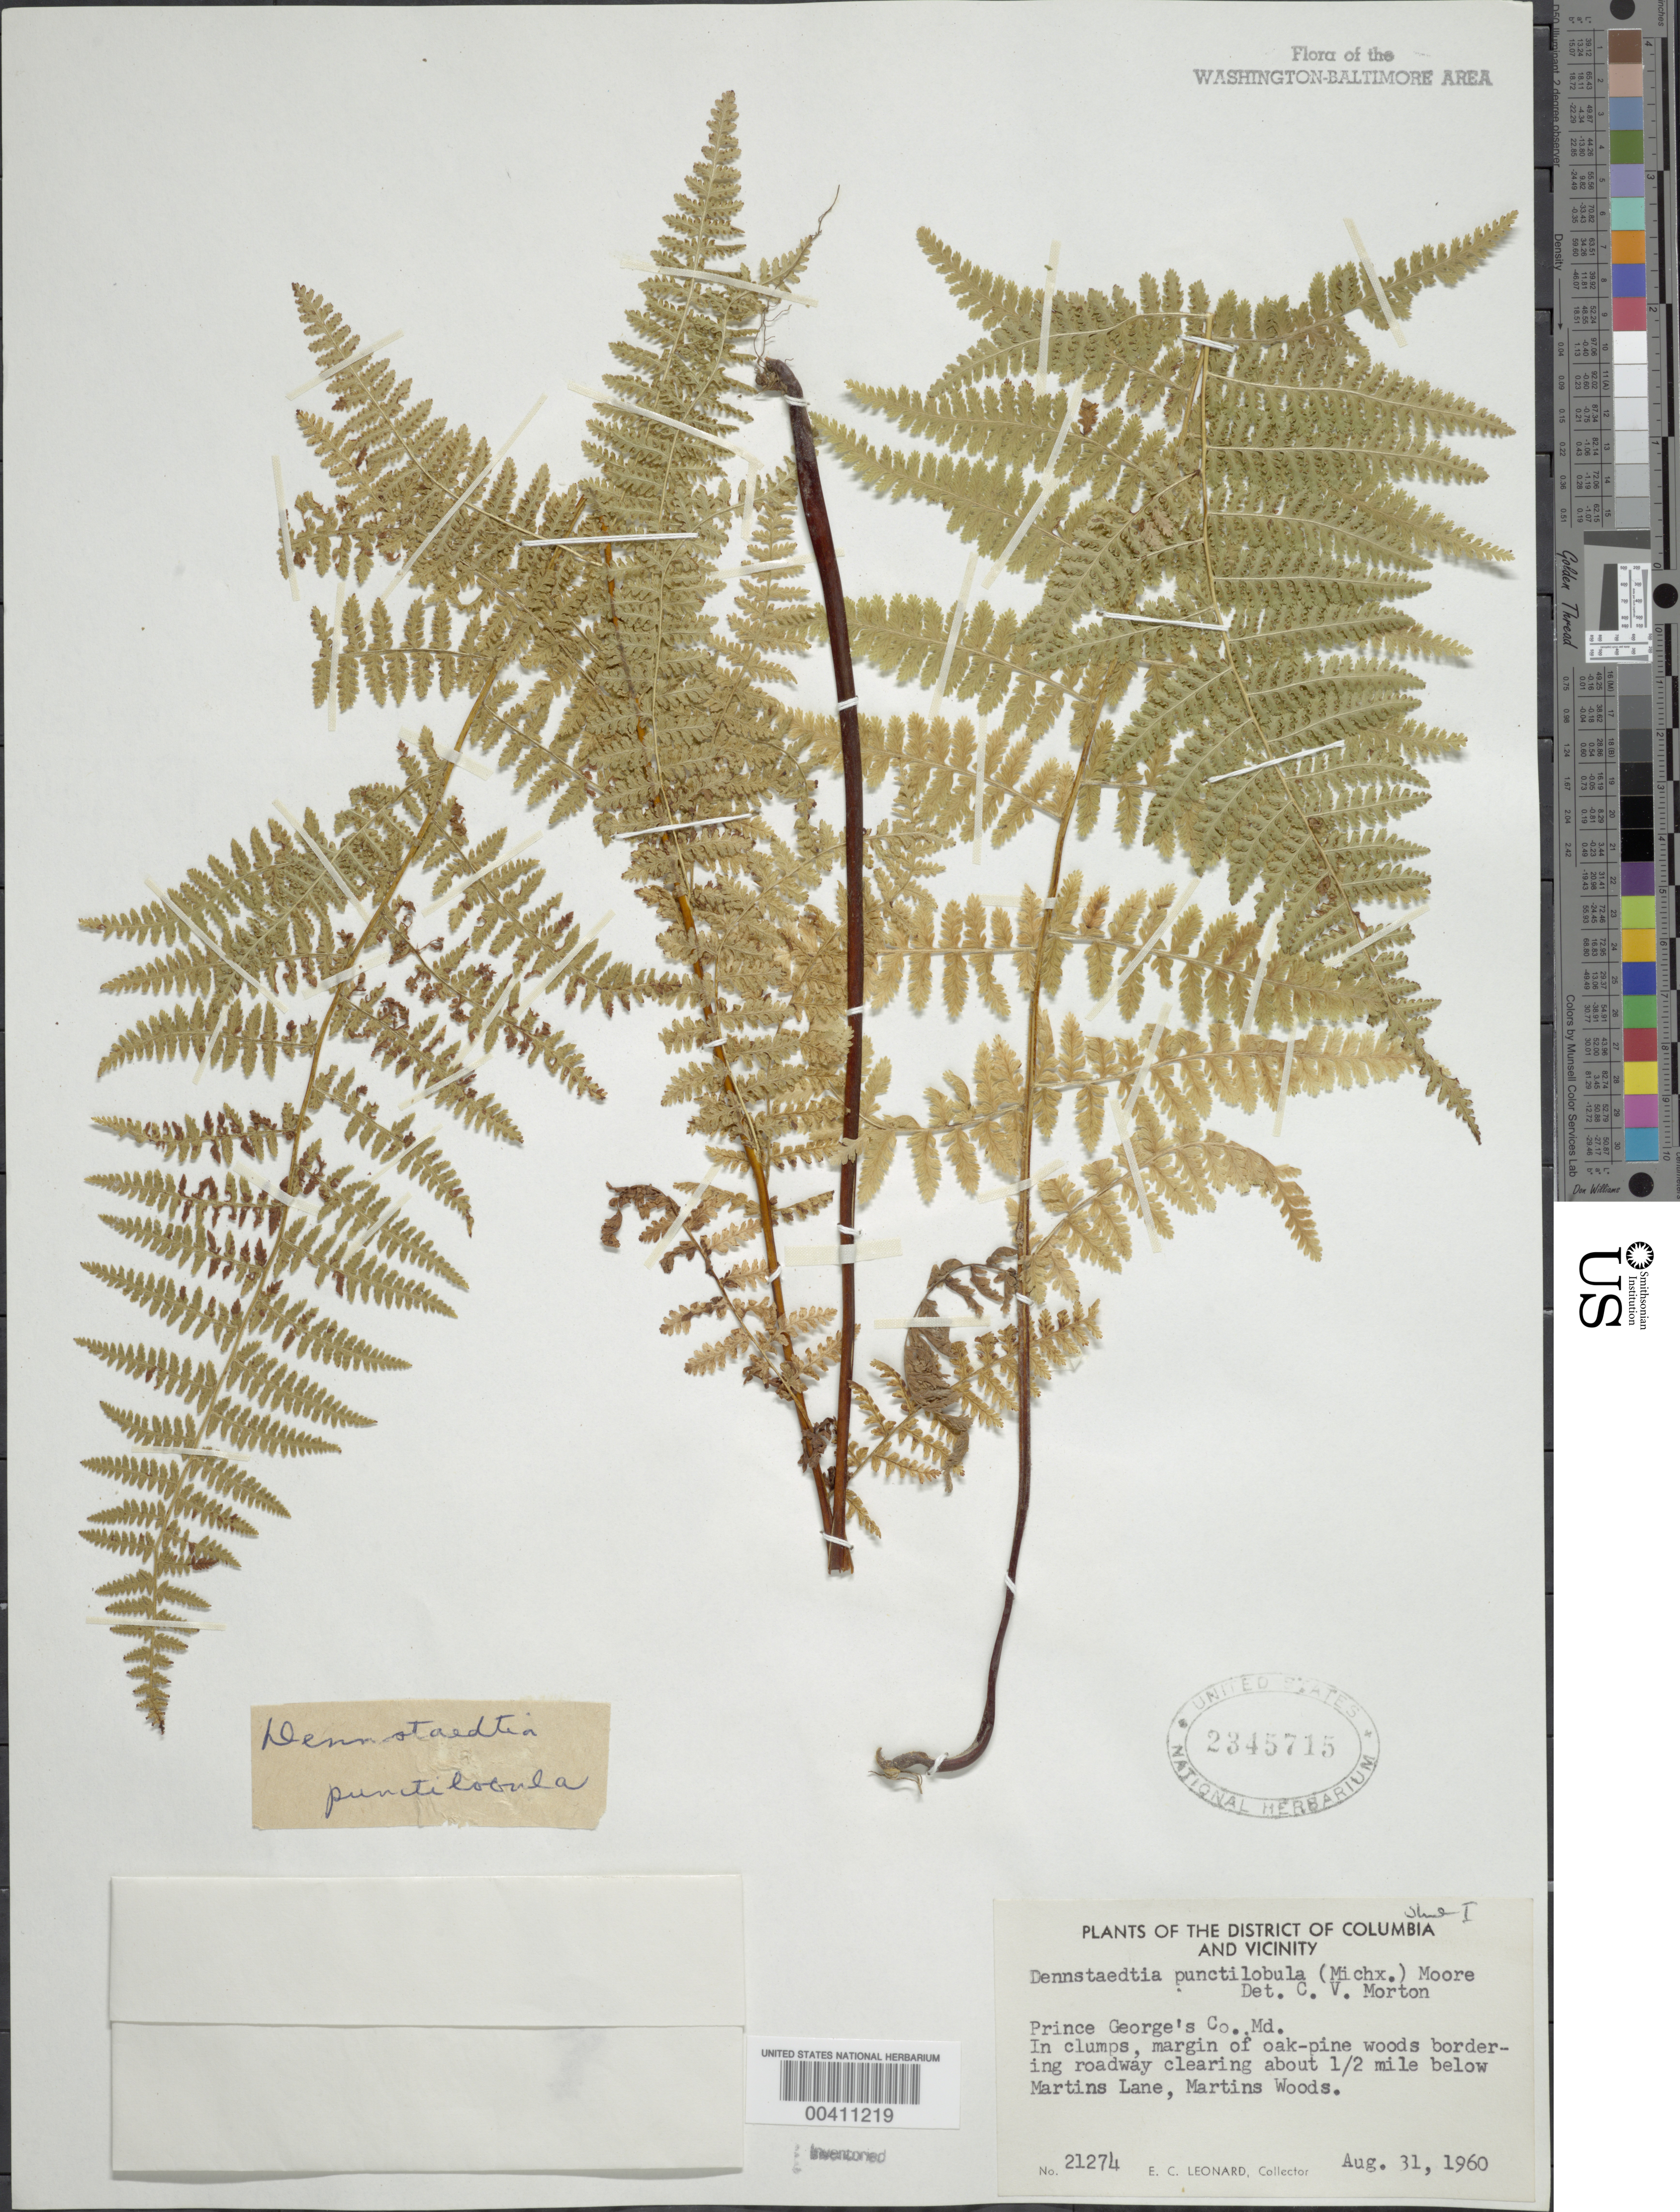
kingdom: Plantae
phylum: Tracheophyta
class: Polypodiopsida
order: Polypodiales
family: Dennstaedtiaceae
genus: Dennstaedtia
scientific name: Dennstaedtia punctilobula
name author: (Michx.) T. Moore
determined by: Morton, C. V.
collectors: E. C. Leonard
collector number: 21274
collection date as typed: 31 Aug 1960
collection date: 1960-08-31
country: United States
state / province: Maryland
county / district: Prince George's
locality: below Martins Lane, Martins Woods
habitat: In clumps, margin of oak-pine woods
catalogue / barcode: US 2345715